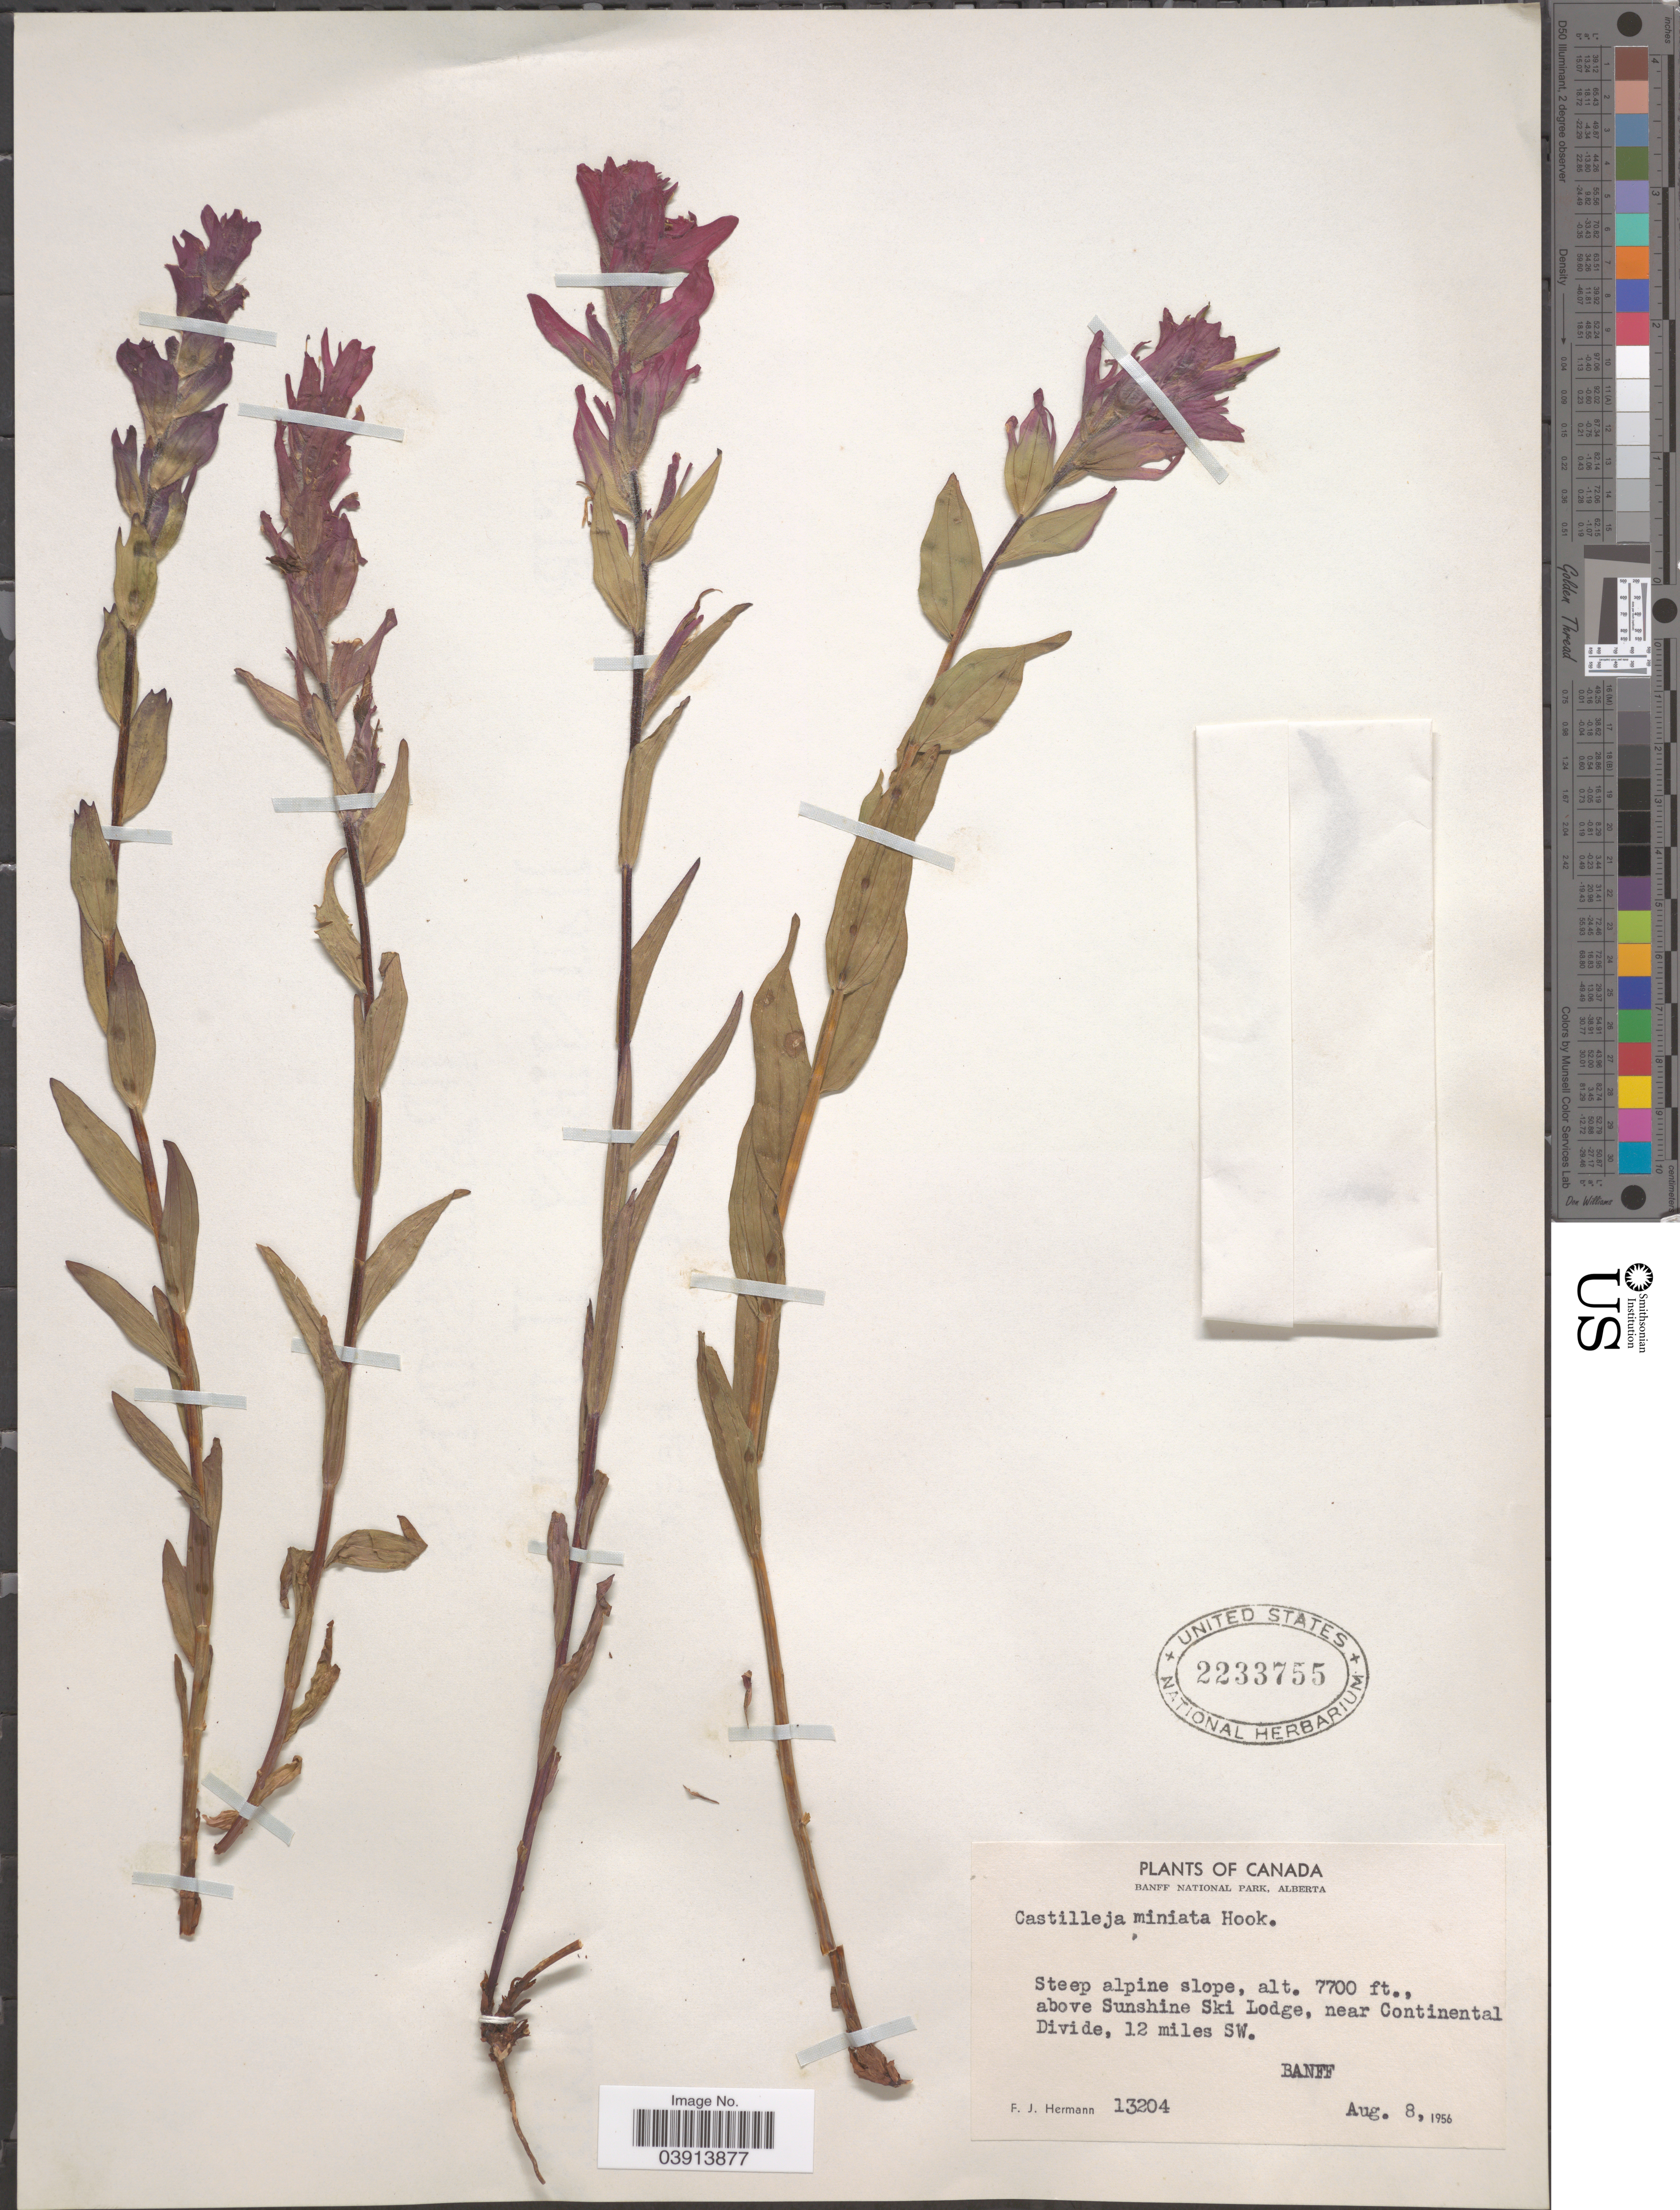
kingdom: Plantae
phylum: Tracheophyta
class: Magnoliopsida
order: Lamiales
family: Orobanchaceae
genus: Castilleja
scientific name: Castilleja rhexiifolia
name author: Rydb.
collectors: F. J. Hermann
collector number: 13204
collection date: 1956-08-08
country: Canada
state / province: Alberta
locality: Banff National Park, above Sunshine Ski Lodge, near Continental Divide, 12 miles SW. Banff.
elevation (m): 2347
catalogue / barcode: US 2233755